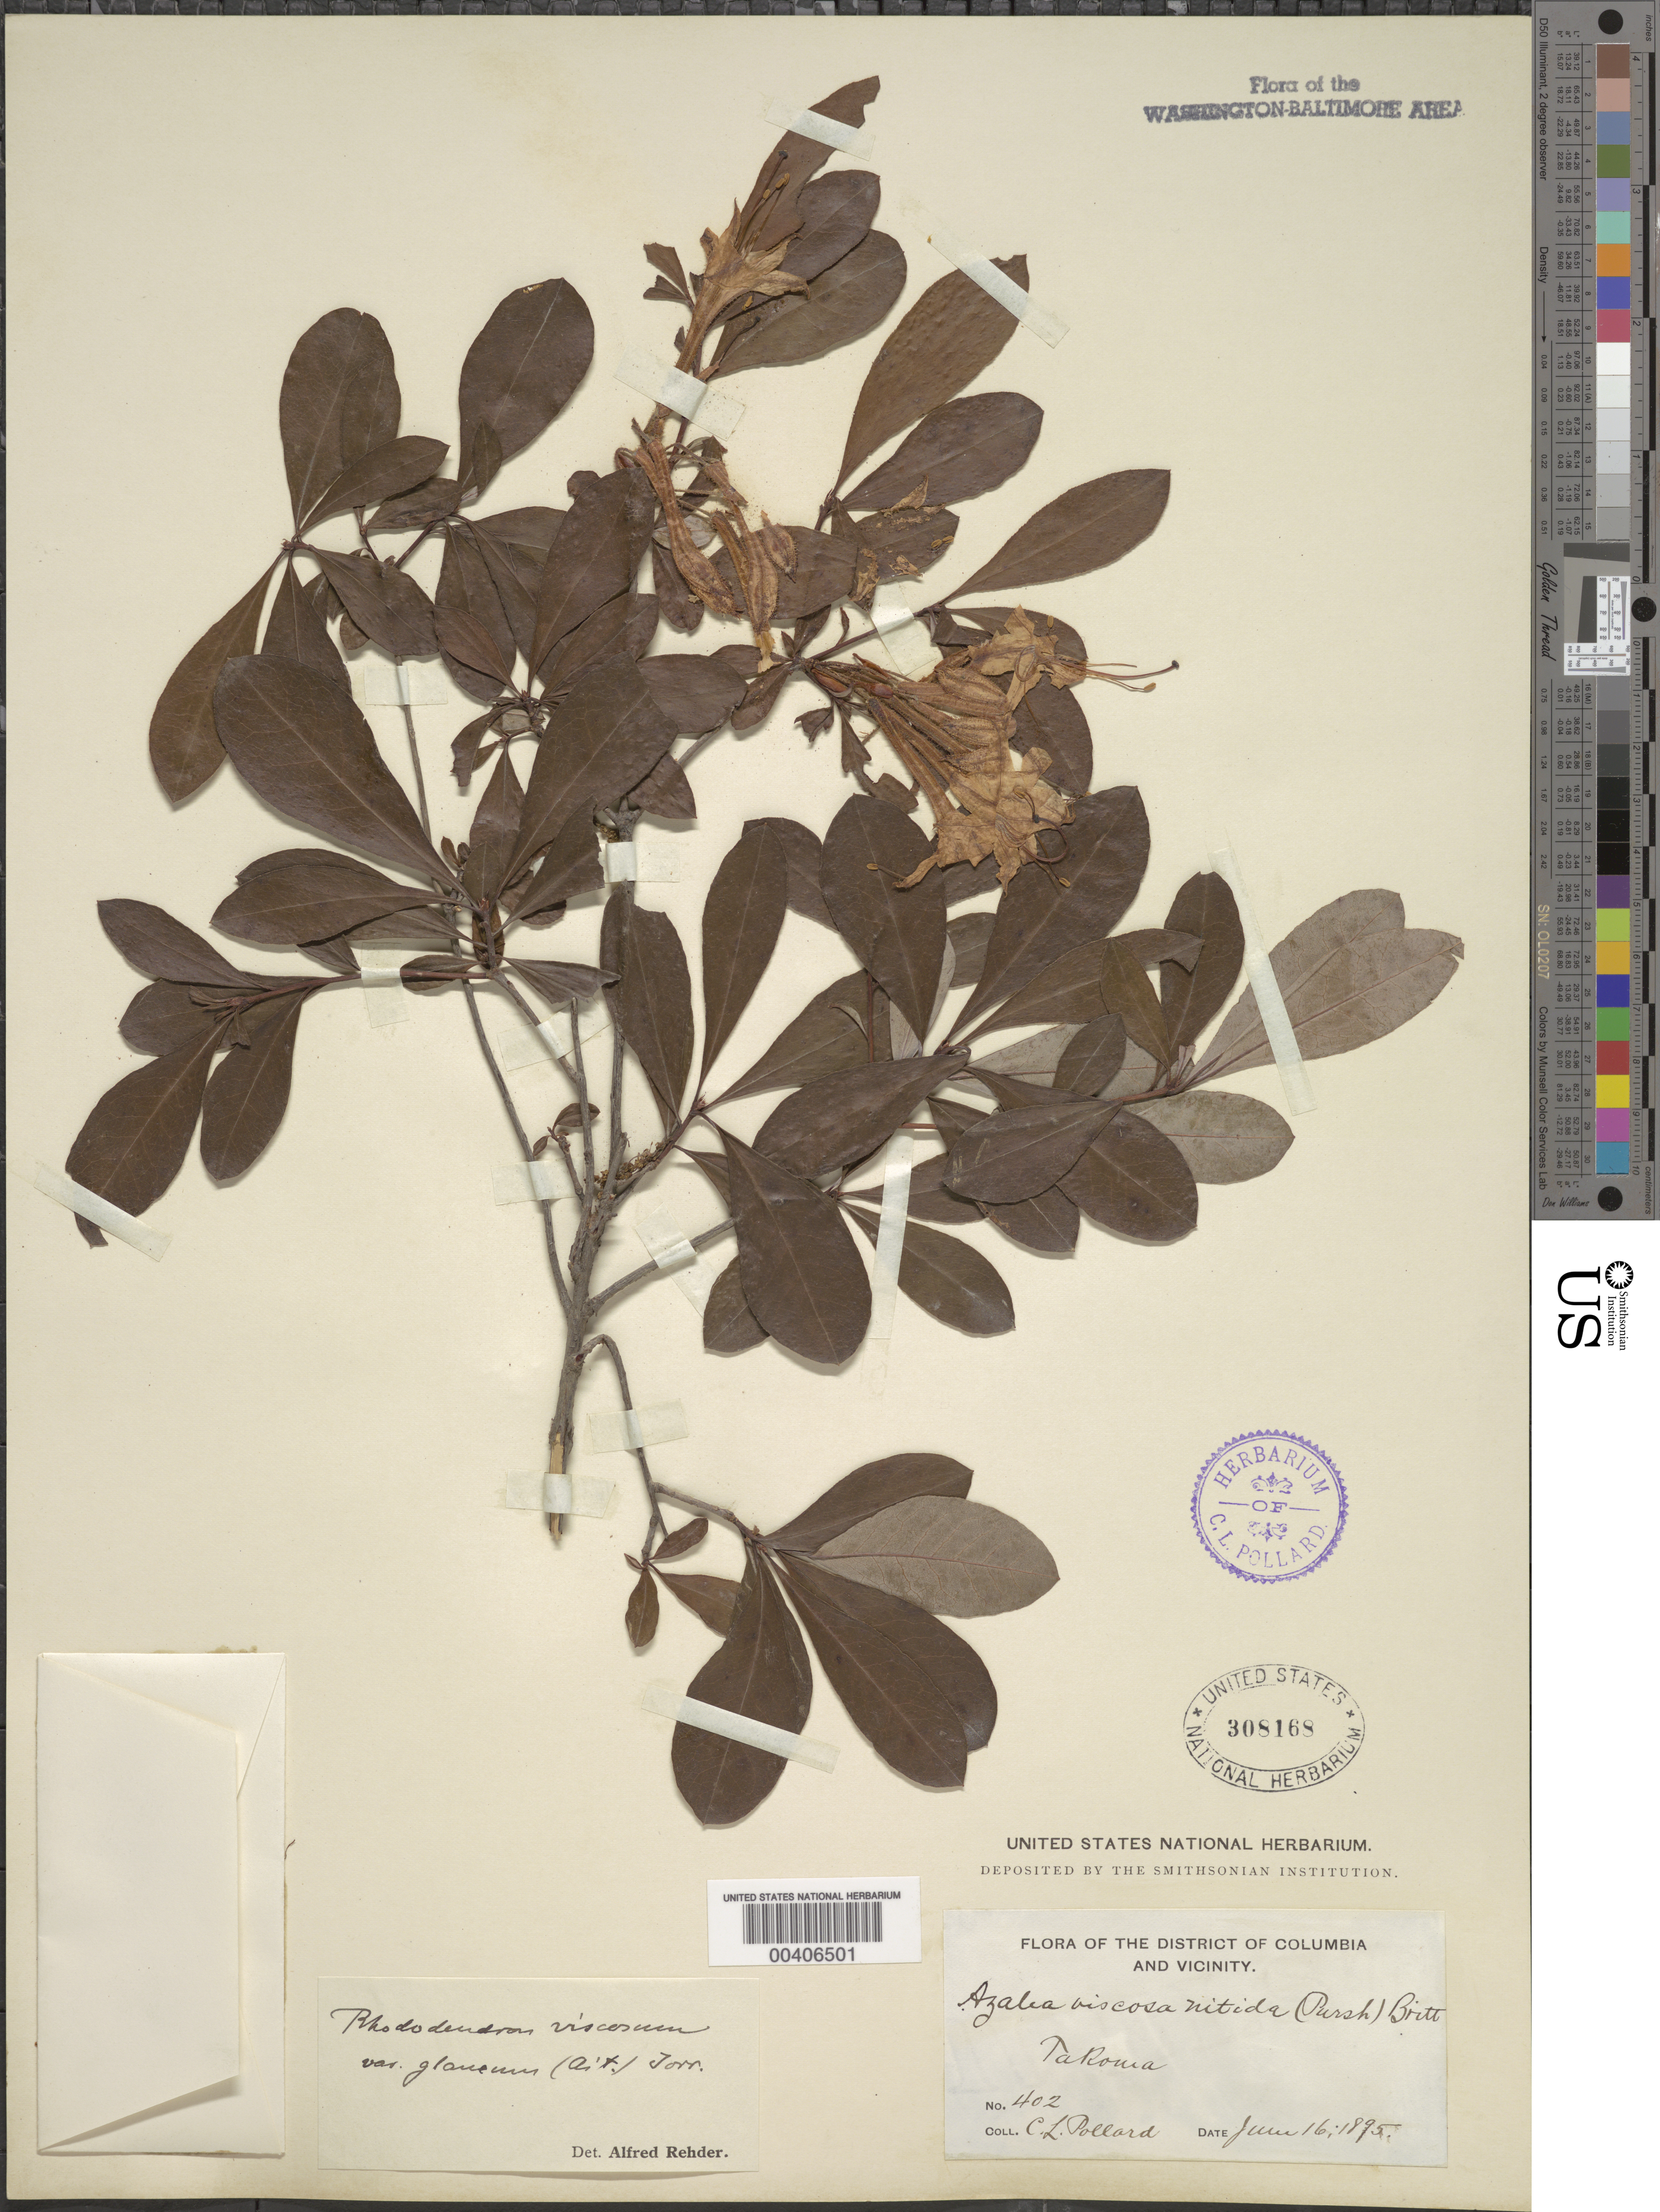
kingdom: Plantae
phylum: Tracheophyta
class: Magnoliopsida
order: Ericales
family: Ericaceae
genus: Rhododendron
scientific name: Rhododendron viscosum var. glaucum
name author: (Aiton) Torr.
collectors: C. L. Pollard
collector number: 402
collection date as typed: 16 Jun 1895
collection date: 1895-06-16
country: United States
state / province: District of Columbia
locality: Takoma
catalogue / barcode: US 308168